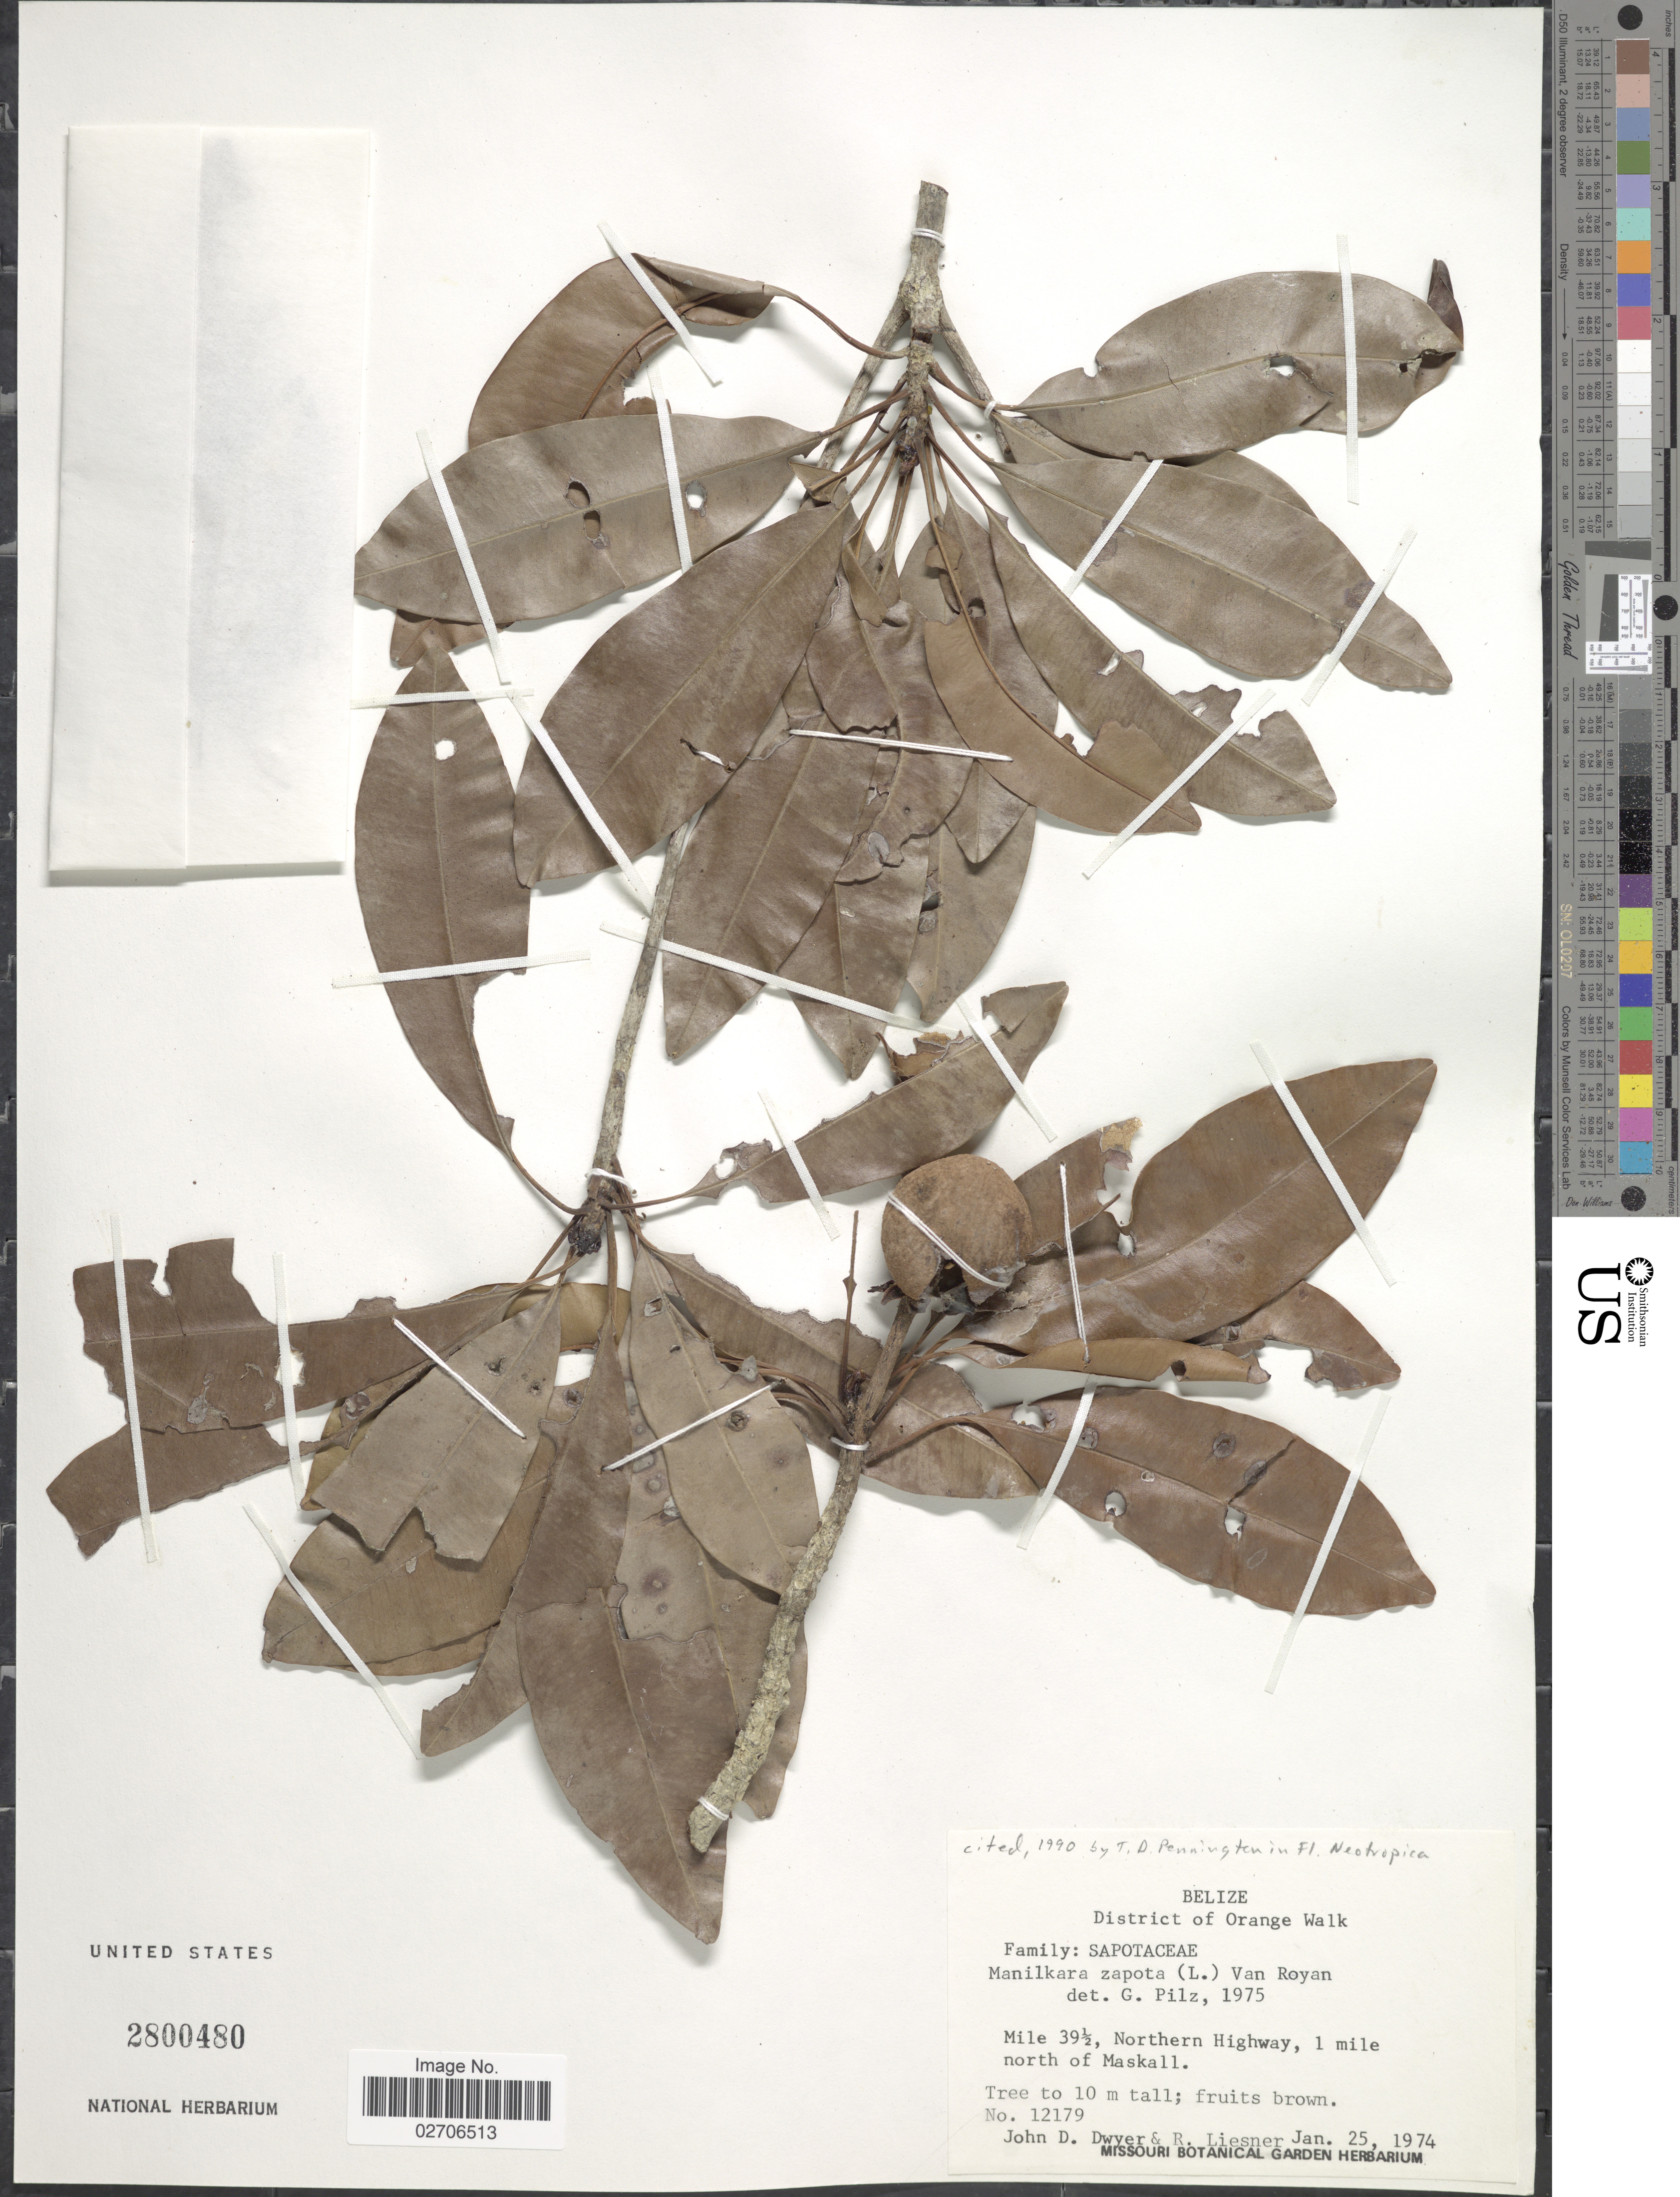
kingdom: Plantae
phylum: Tracheophyta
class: Magnoliopsida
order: Ericales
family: Sapotaceae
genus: Manilkara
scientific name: Manilkara zapota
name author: (L.) P. Royen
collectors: J. D. Dwyer & R. L. Liesner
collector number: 12179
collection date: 1974-01-25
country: Belize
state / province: Orange Walk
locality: District of Orange Walk, Mile 39½, Northern Highway, 1 mile north of Maskall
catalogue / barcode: US 2800480